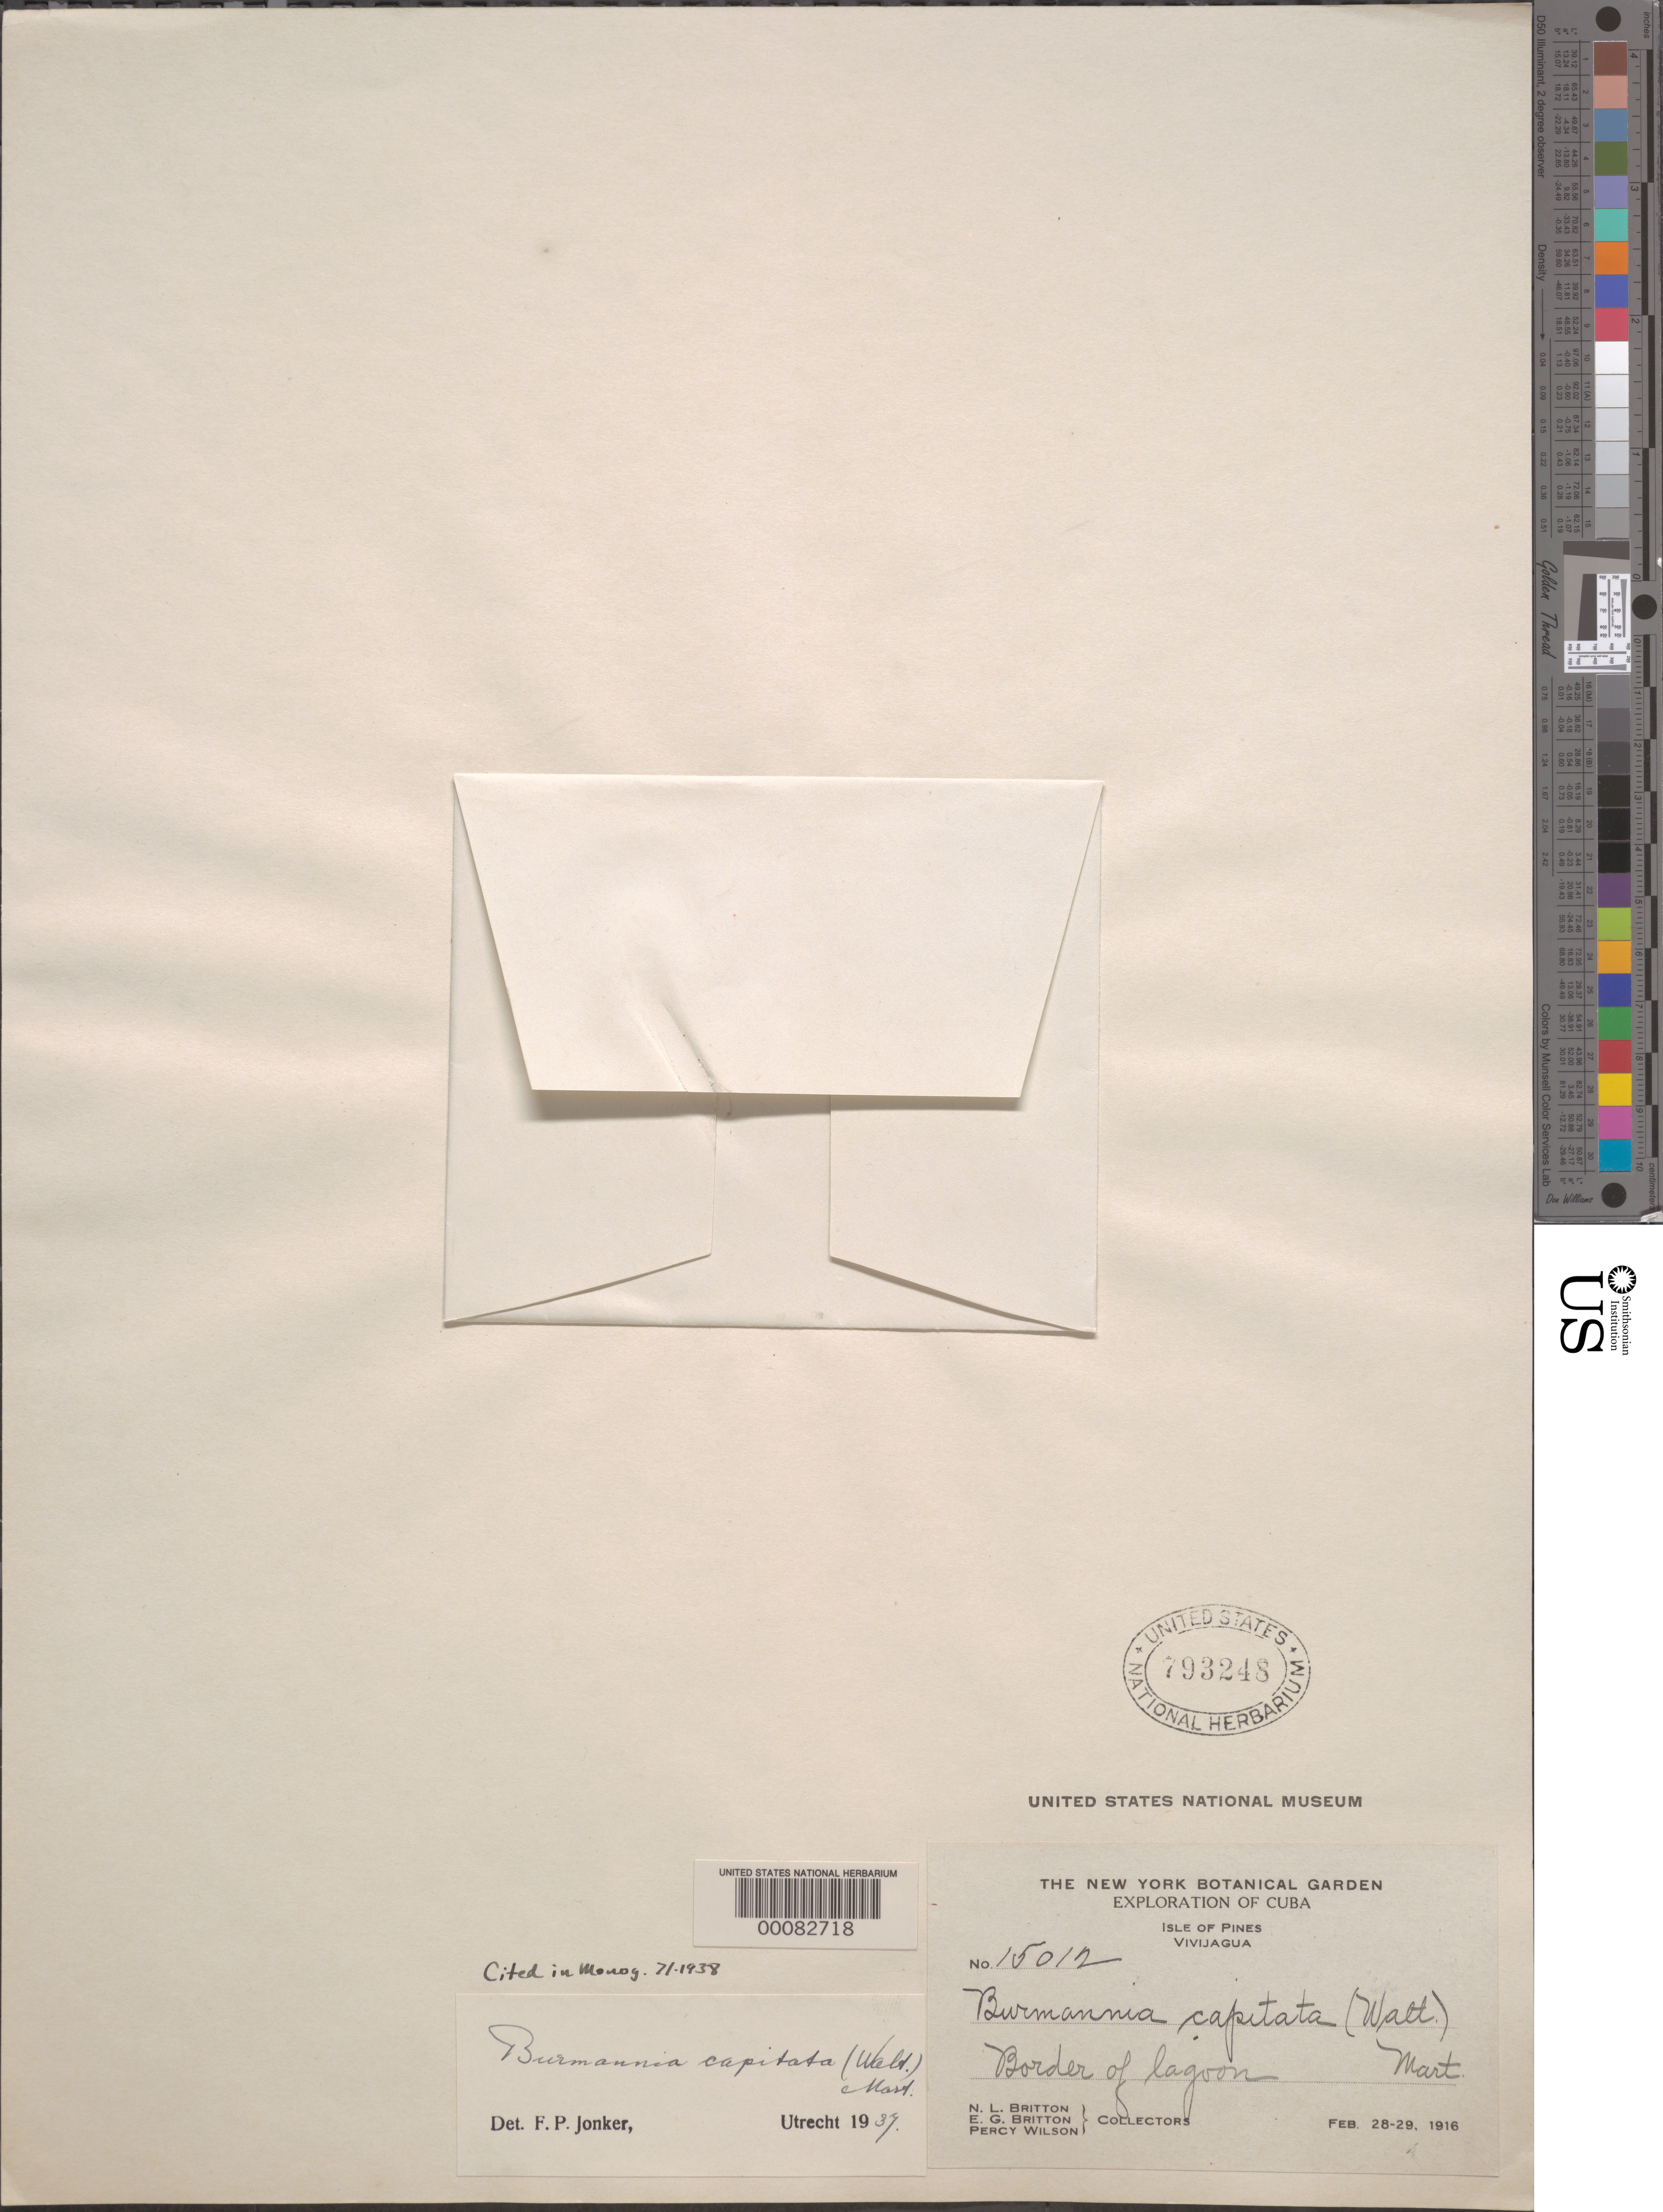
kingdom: Plantae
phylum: Tracheophyta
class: Liliopsida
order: Dioscoreales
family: Burmanniaceae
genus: Burmannia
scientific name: Burmannia capitata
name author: (Walter ex J.F. Gmel.) Mart.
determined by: Jonker, F. P.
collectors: E. G. Britton, N. Britton & P. Wilson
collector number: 15012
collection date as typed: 28 Feb 1916 to 29 Feb 1916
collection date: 1916-02-28/1916-02-29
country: Cuba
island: Isla de la Juventud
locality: Vivijagua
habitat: Border of lagoon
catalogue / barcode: US 793248